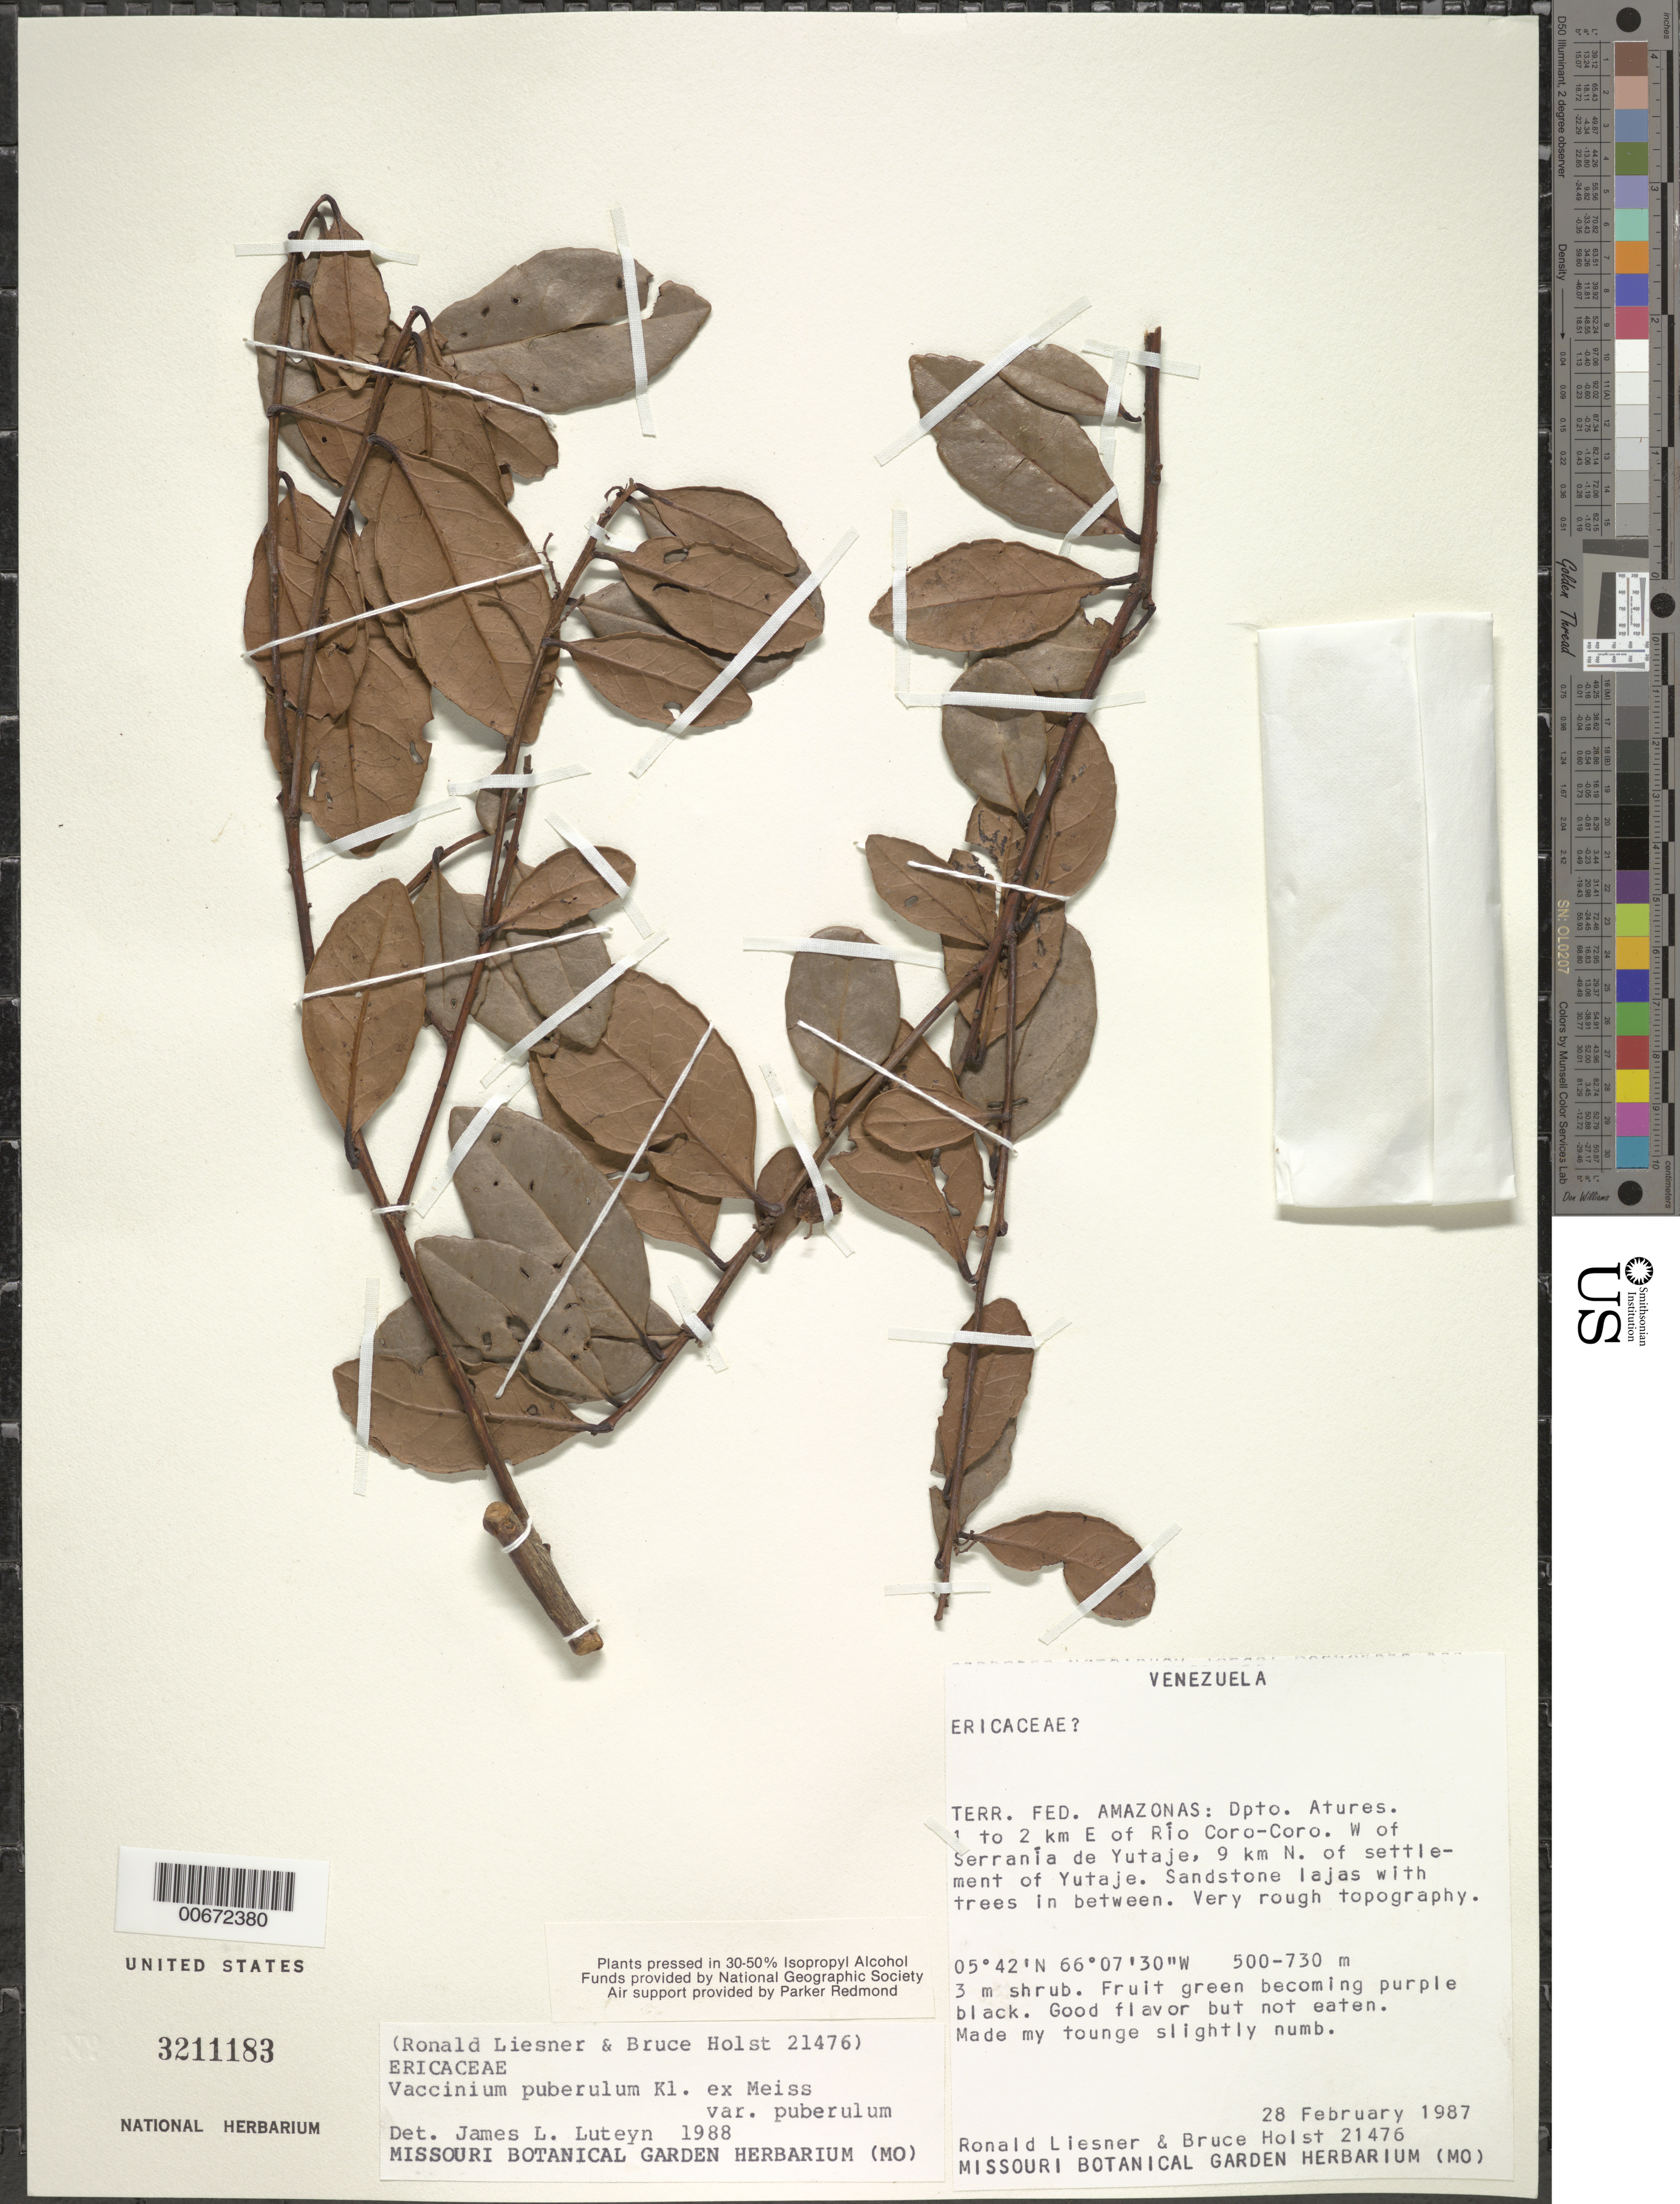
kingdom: Plantae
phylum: Tracheophyta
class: Magnoliopsida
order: Ericales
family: Ericaceae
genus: Vaccinium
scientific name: Vaccinium puberulum var. puberulum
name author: Klotzsch ex Meisn.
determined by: Luteyn, J. L.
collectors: R. L. Liesner & B. Holst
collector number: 21476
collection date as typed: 28-Feb-87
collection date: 1987-02-28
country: Venezuela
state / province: Amazonas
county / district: Atures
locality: Río Coro-Coro, 1-2 km al E, 9 km N of settlement of Yutajé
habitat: Sandstone lajas with trees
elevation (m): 500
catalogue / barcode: US 3211183